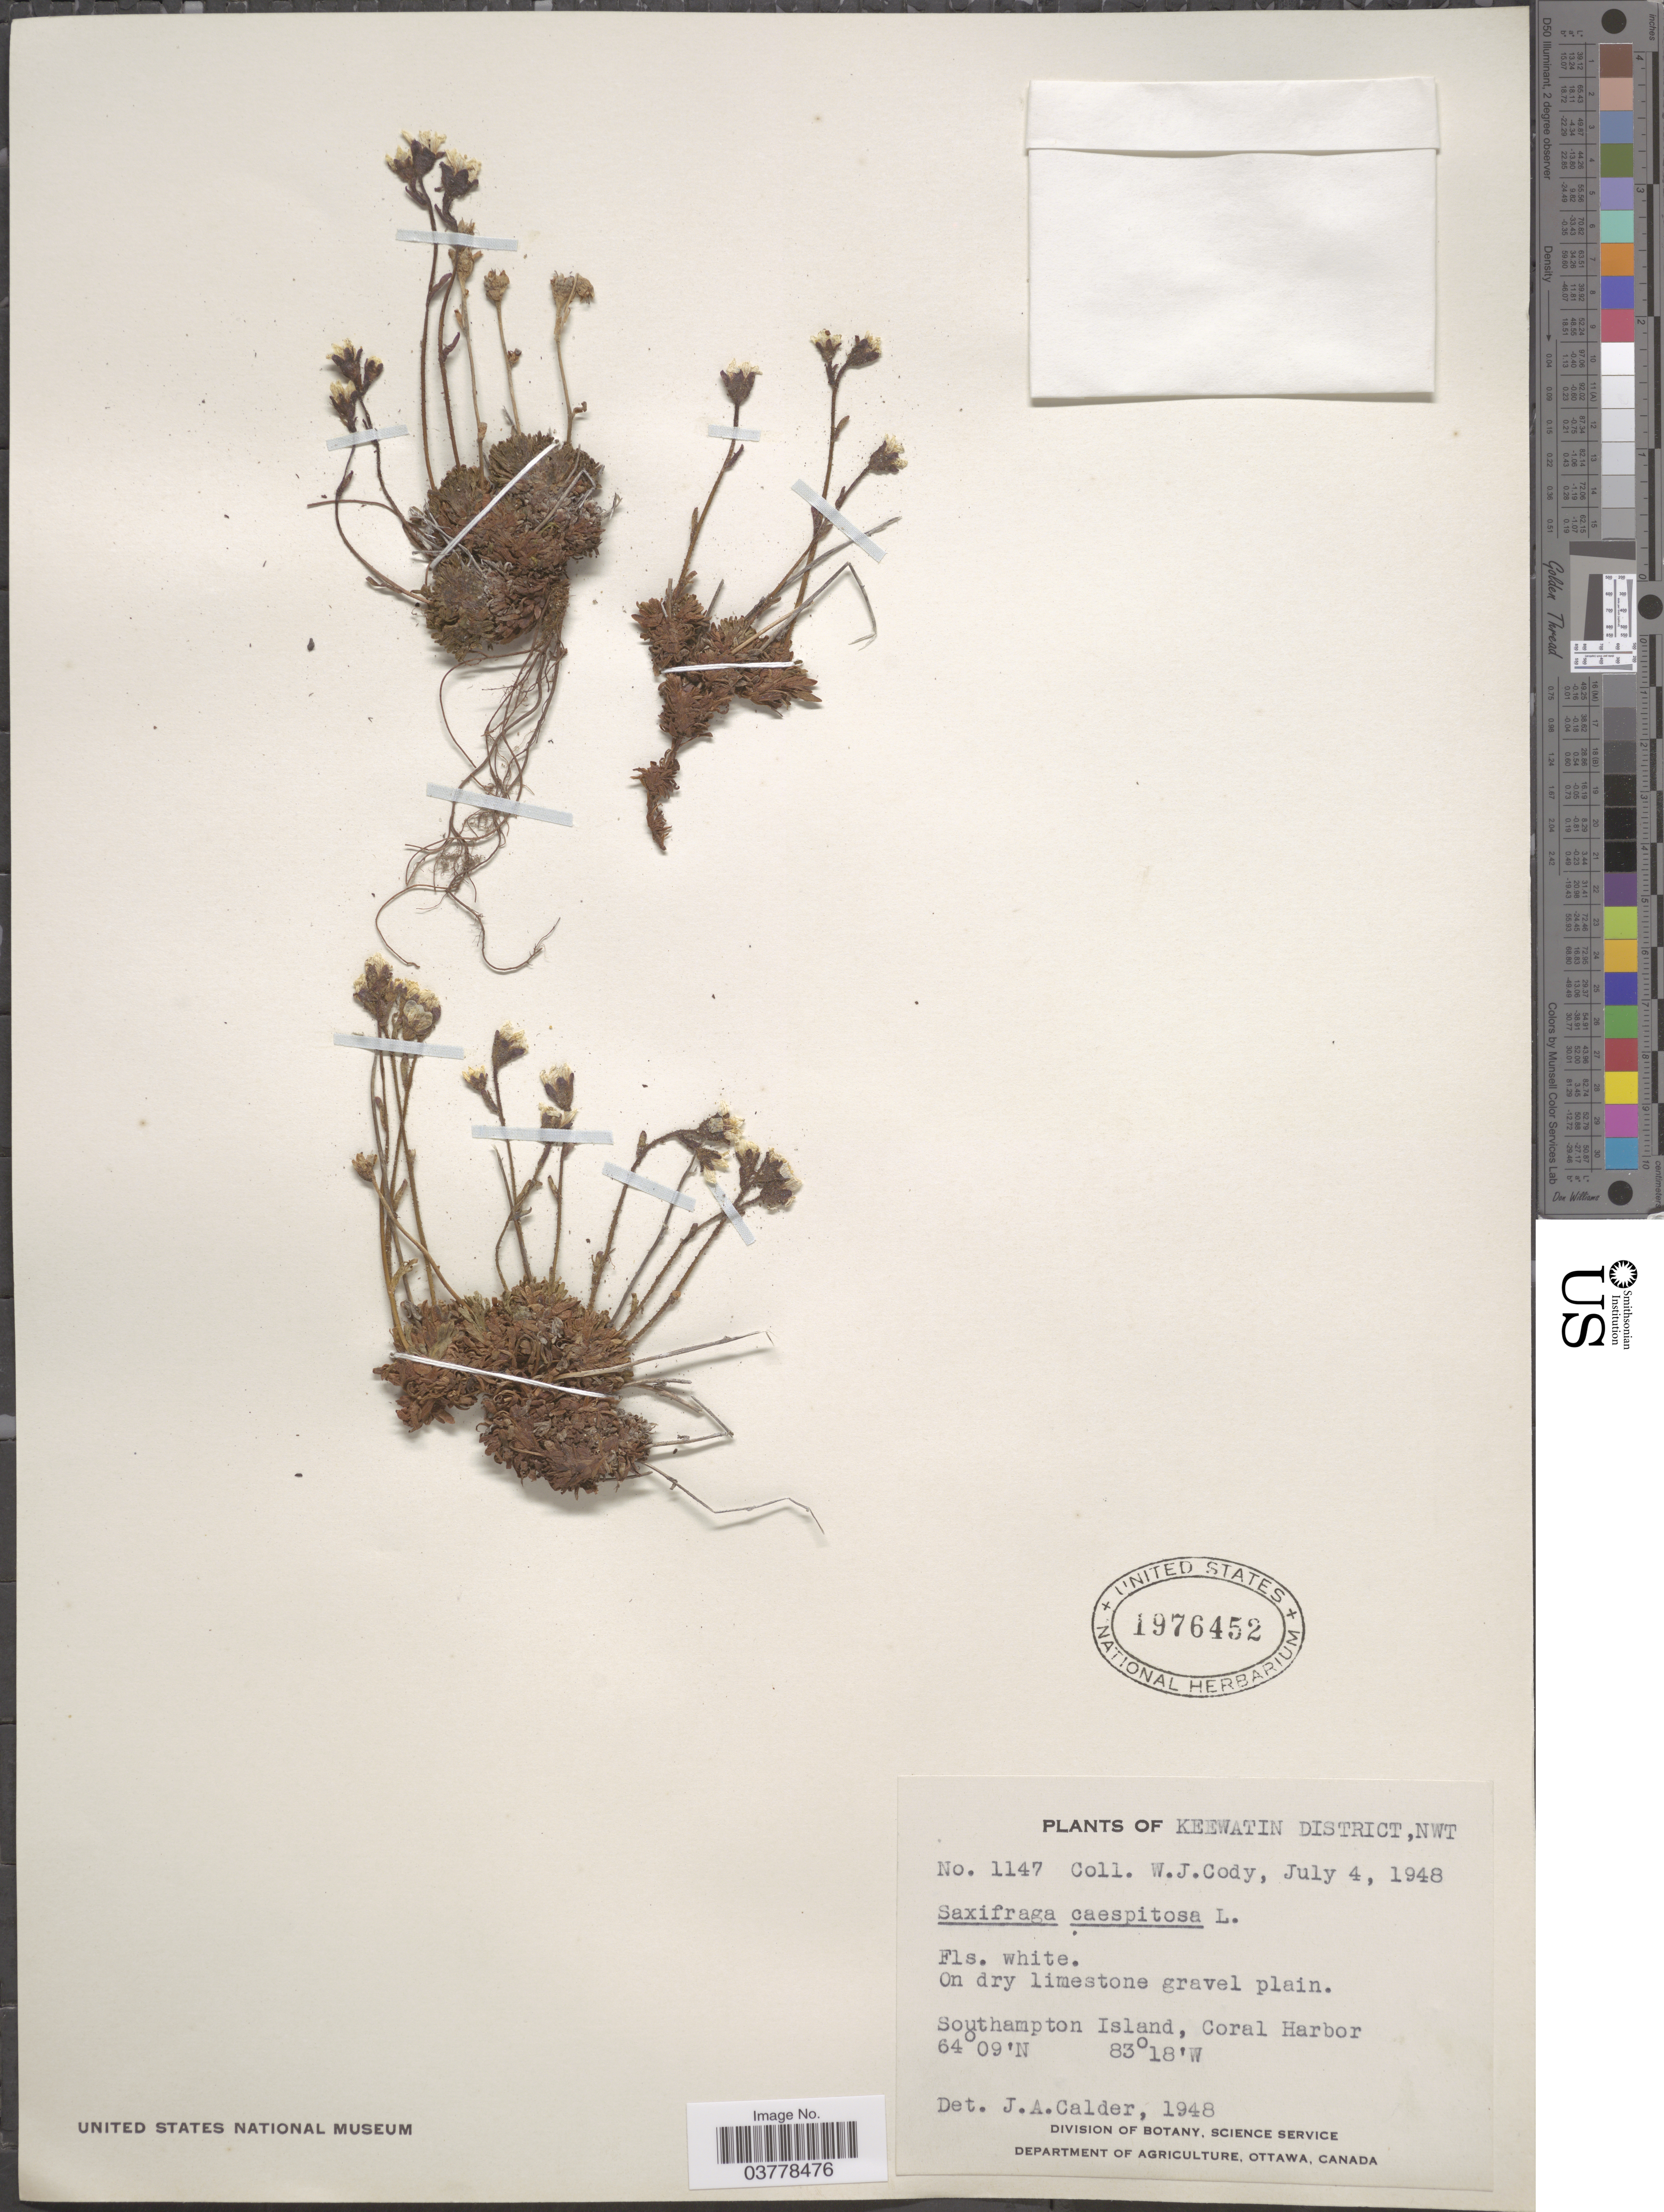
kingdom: Plantae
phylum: Tracheophyta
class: Magnoliopsida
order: Saxifragales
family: Saxifragaceae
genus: Saxifraga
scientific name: Saxifraga caespitosa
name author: L.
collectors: W. Cody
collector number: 1147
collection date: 1948-07-04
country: Canada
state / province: Northwest Territories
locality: Keewatin District. Southampton Island, Coral Harbor.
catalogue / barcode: US 1976452